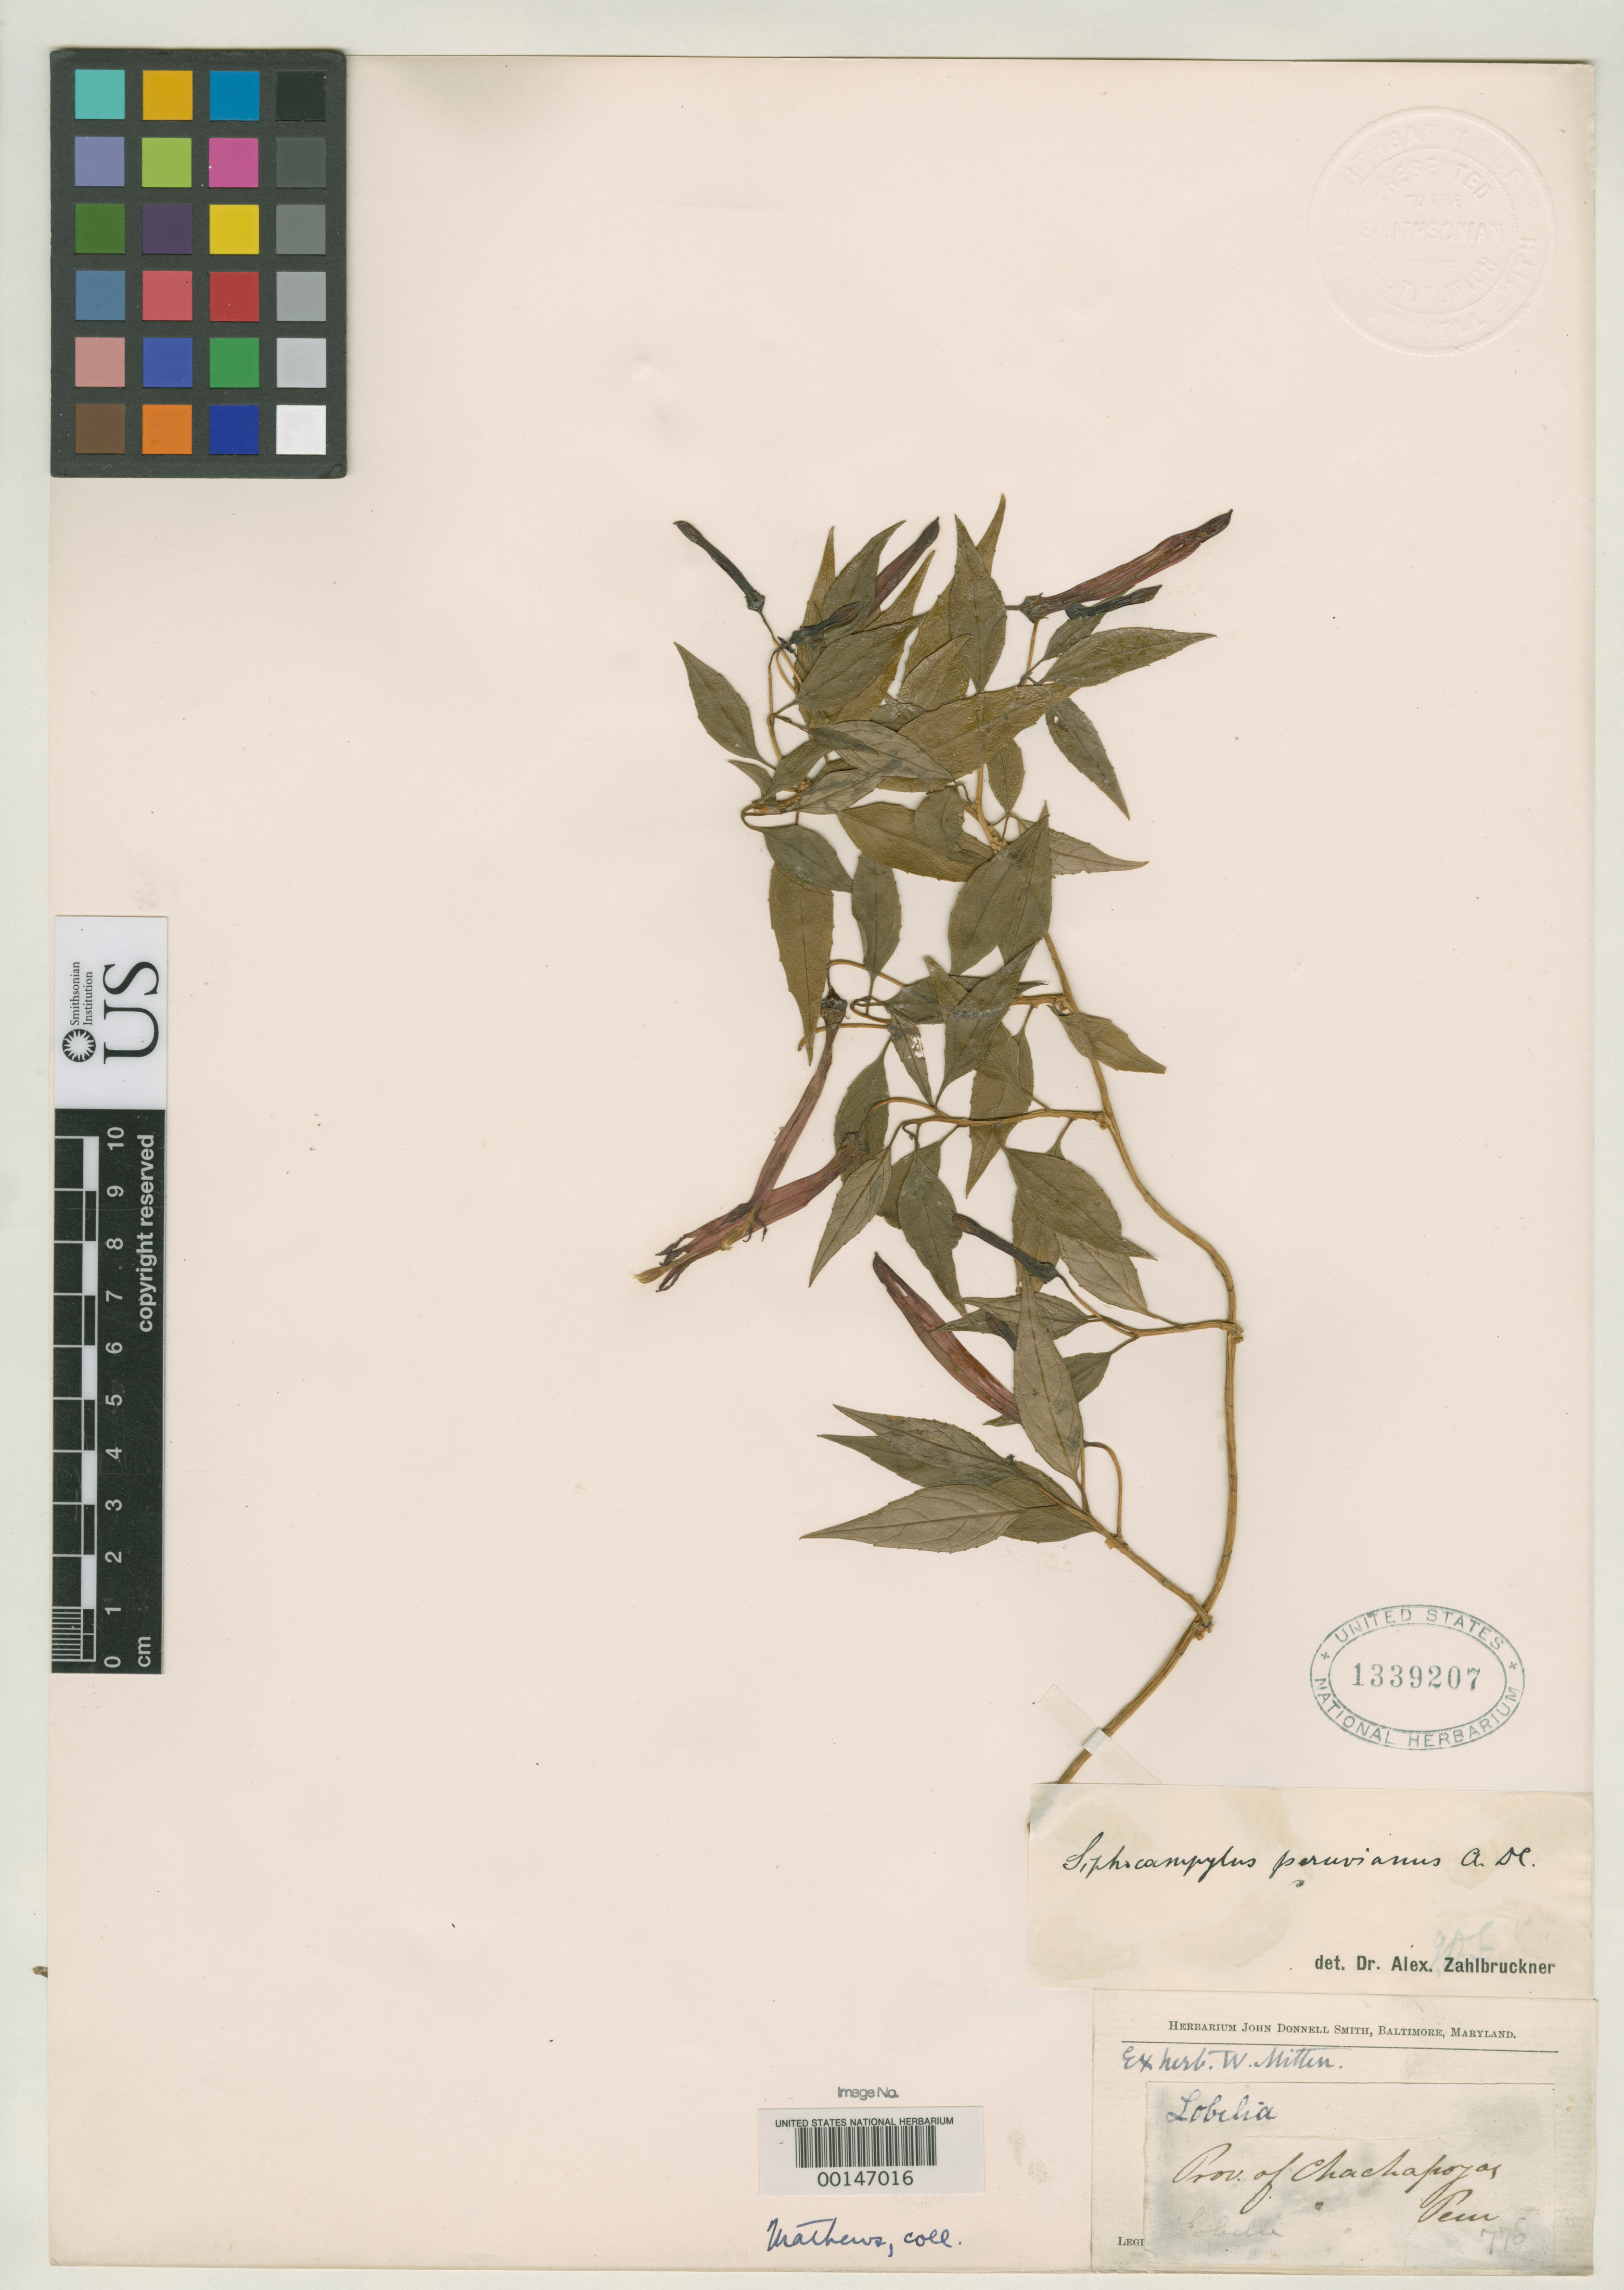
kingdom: Plantae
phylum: Tracheophyta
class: Magnoliopsida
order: Asterales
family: Campanulaceae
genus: Siphocampylus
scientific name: Siphocampylus peruvianus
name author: A. DC. in DC.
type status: Isotype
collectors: W. Matthews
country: Peru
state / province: Amazonas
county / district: Chachapoyas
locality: Chachapoyas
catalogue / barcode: US 1339207